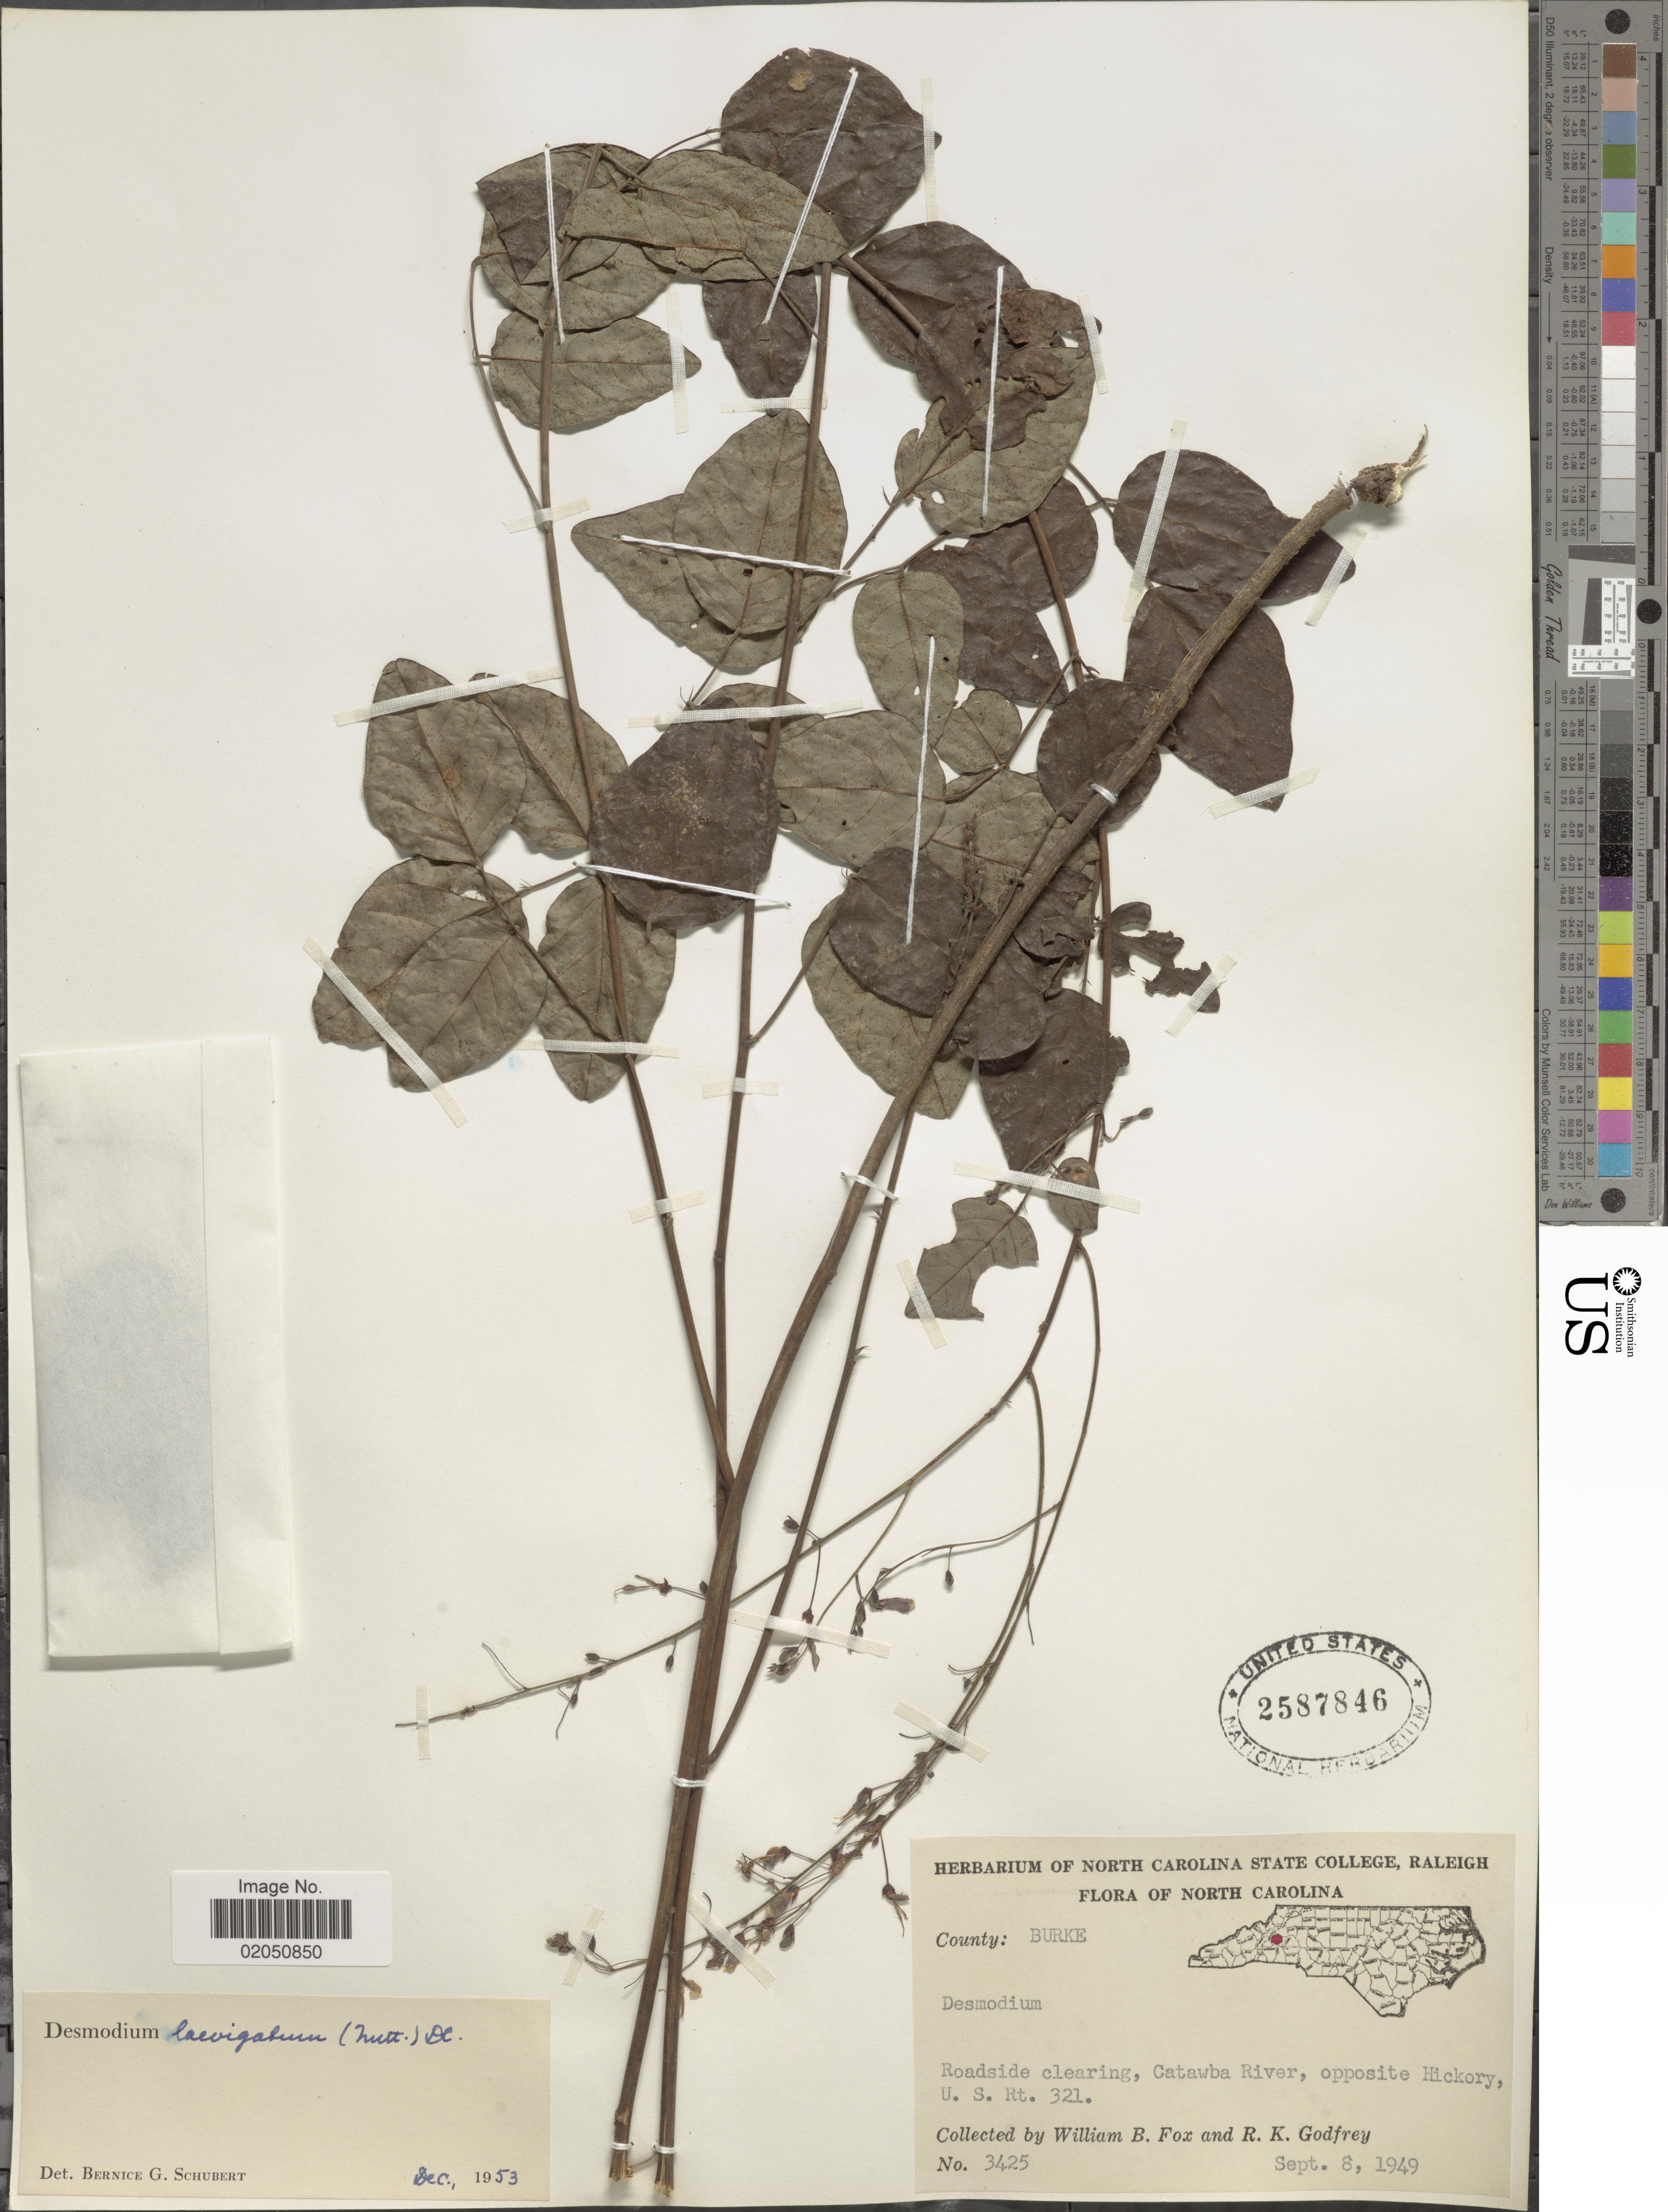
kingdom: Plantae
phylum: Tracheophyta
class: Magnoliopsida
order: Fabales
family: Fabaceae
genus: Desmodium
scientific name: Desmodium laevigatum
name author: (Nutt.) DC.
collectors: W. B. Fox & R. K. Godfrey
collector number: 3425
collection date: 1949-09-08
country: United States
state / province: North Carolina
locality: County: Burke, Roadside clearing, Catawba River, opposite Hickory, U.S. Rt. 321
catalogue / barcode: US 2587846